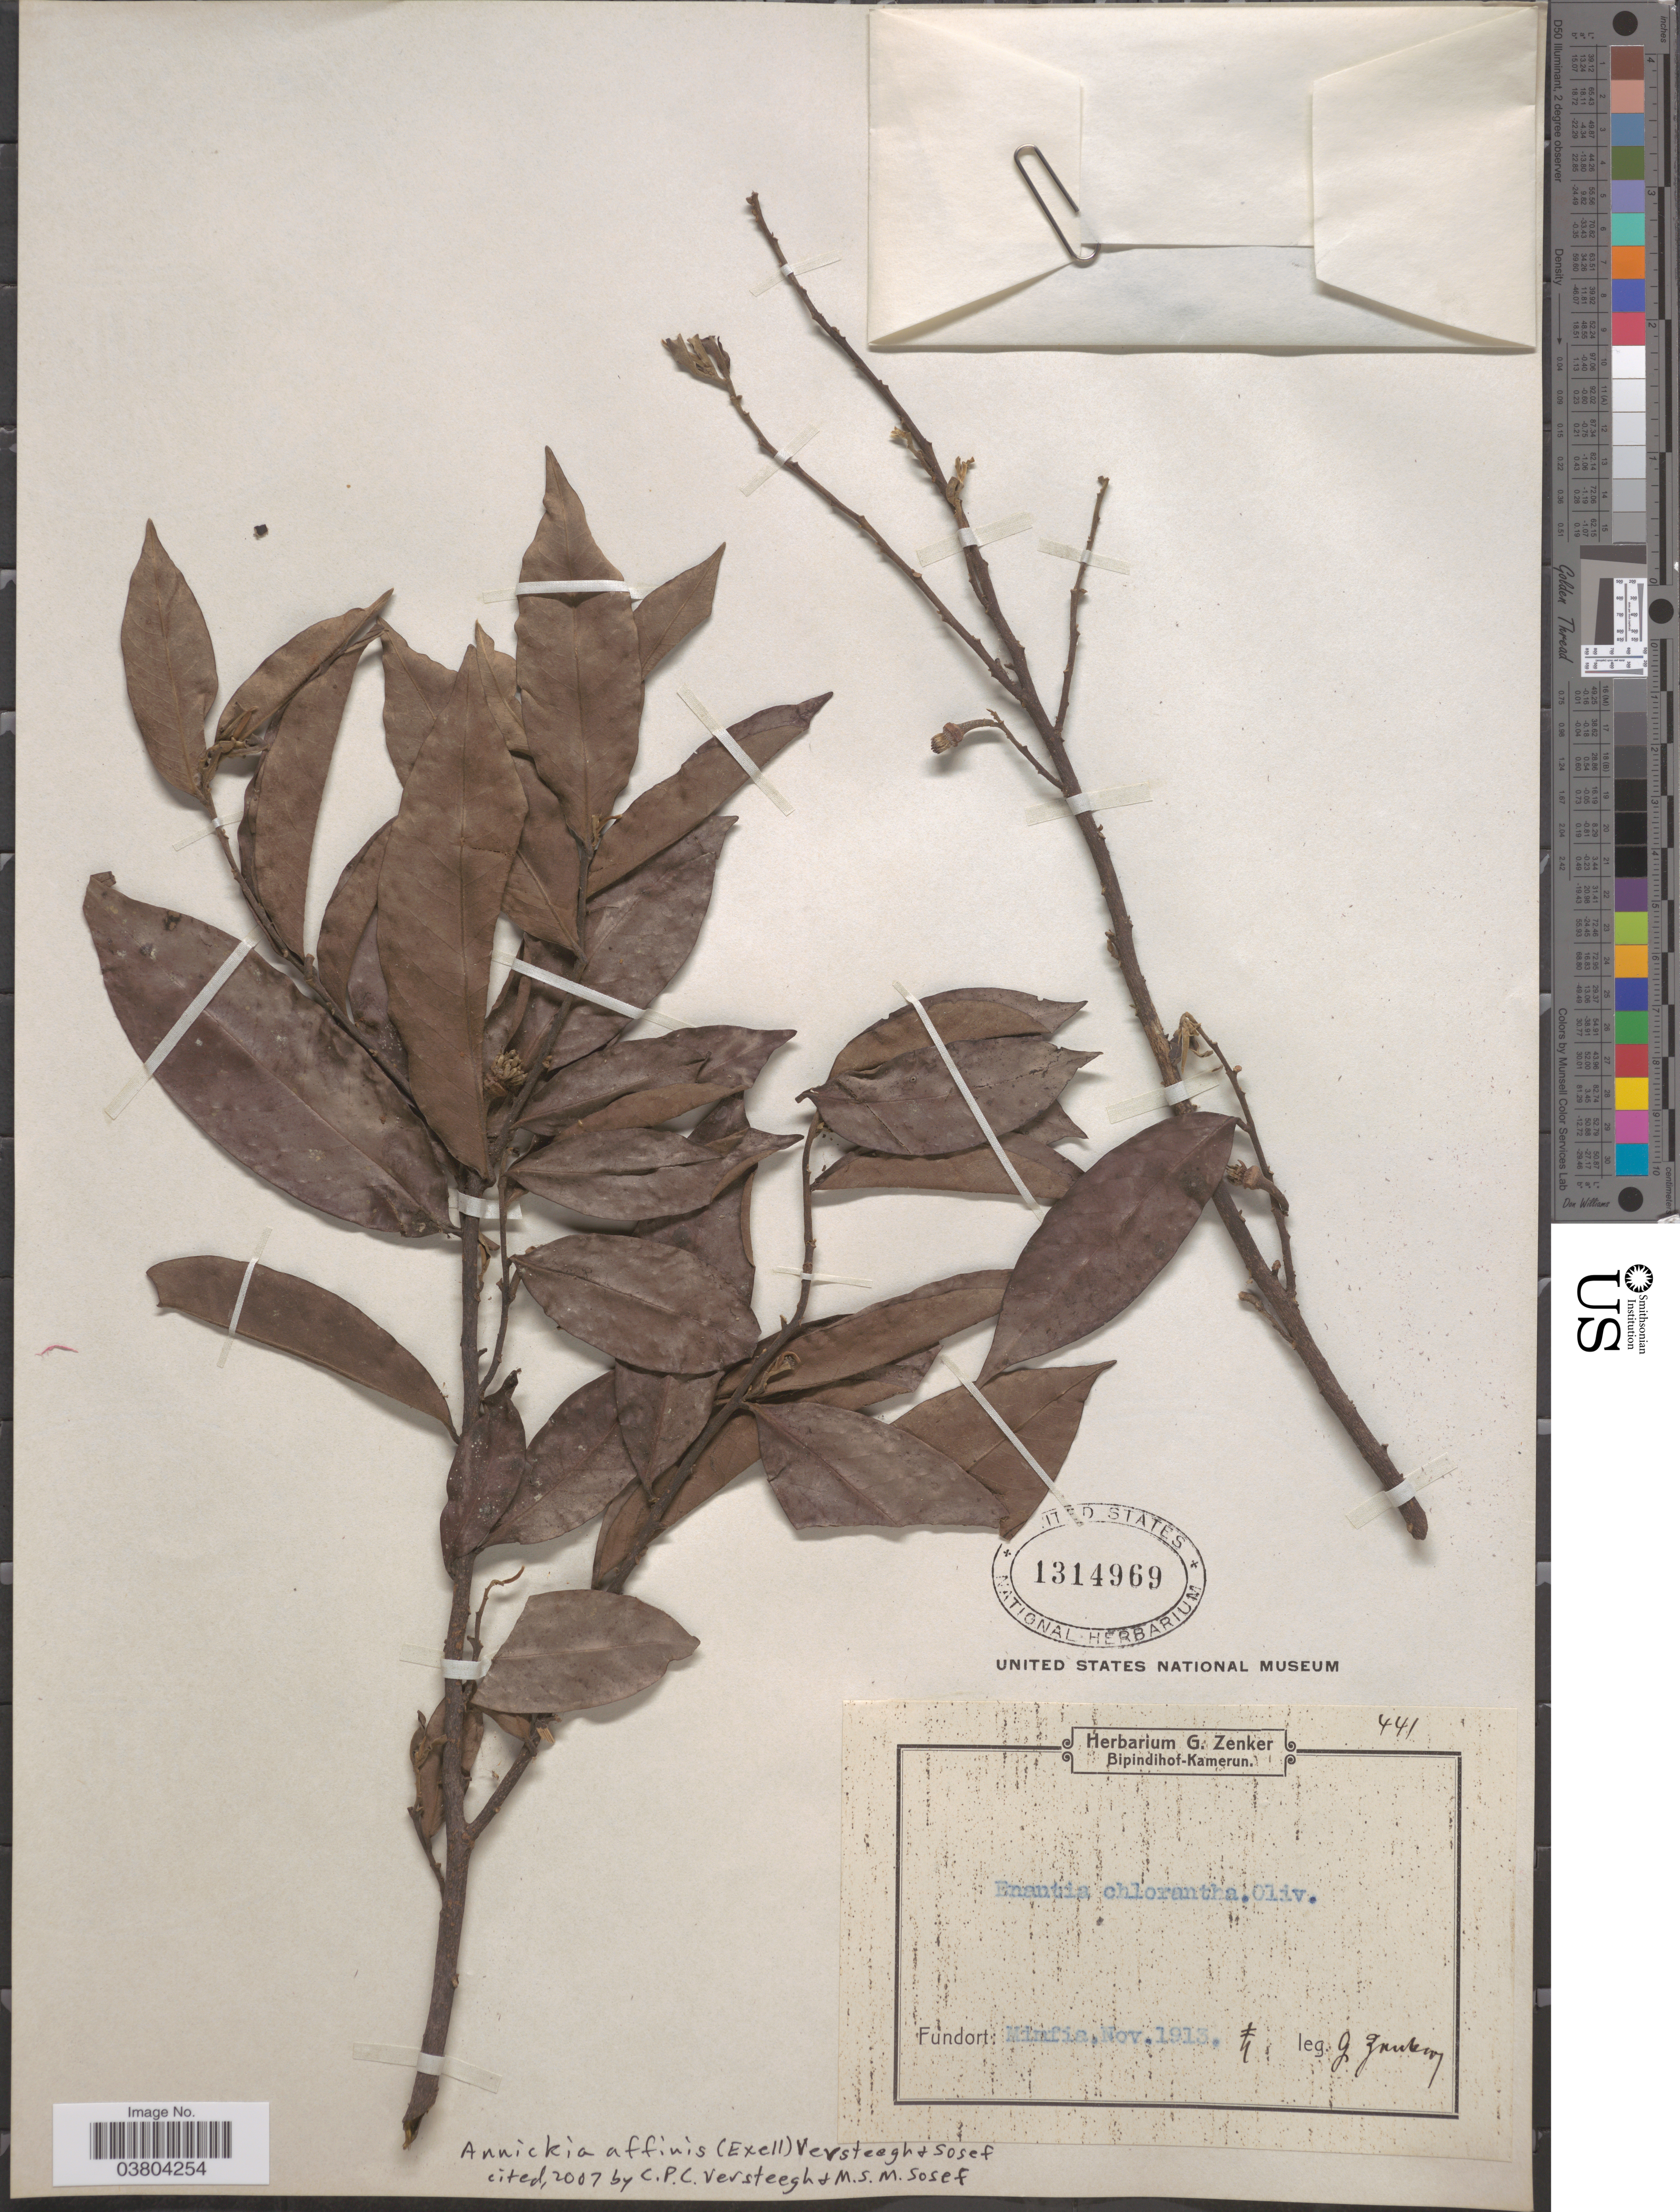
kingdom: Plantae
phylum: Tracheophyta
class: Magnoliopsida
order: Magnoliales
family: Annonaceae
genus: Annickia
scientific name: Annickia affinis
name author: (Exell) Versteegh & Sosef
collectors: G. A. Zenker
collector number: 441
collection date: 1913-11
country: Cameroon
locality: Mimfia.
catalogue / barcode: US 1314969